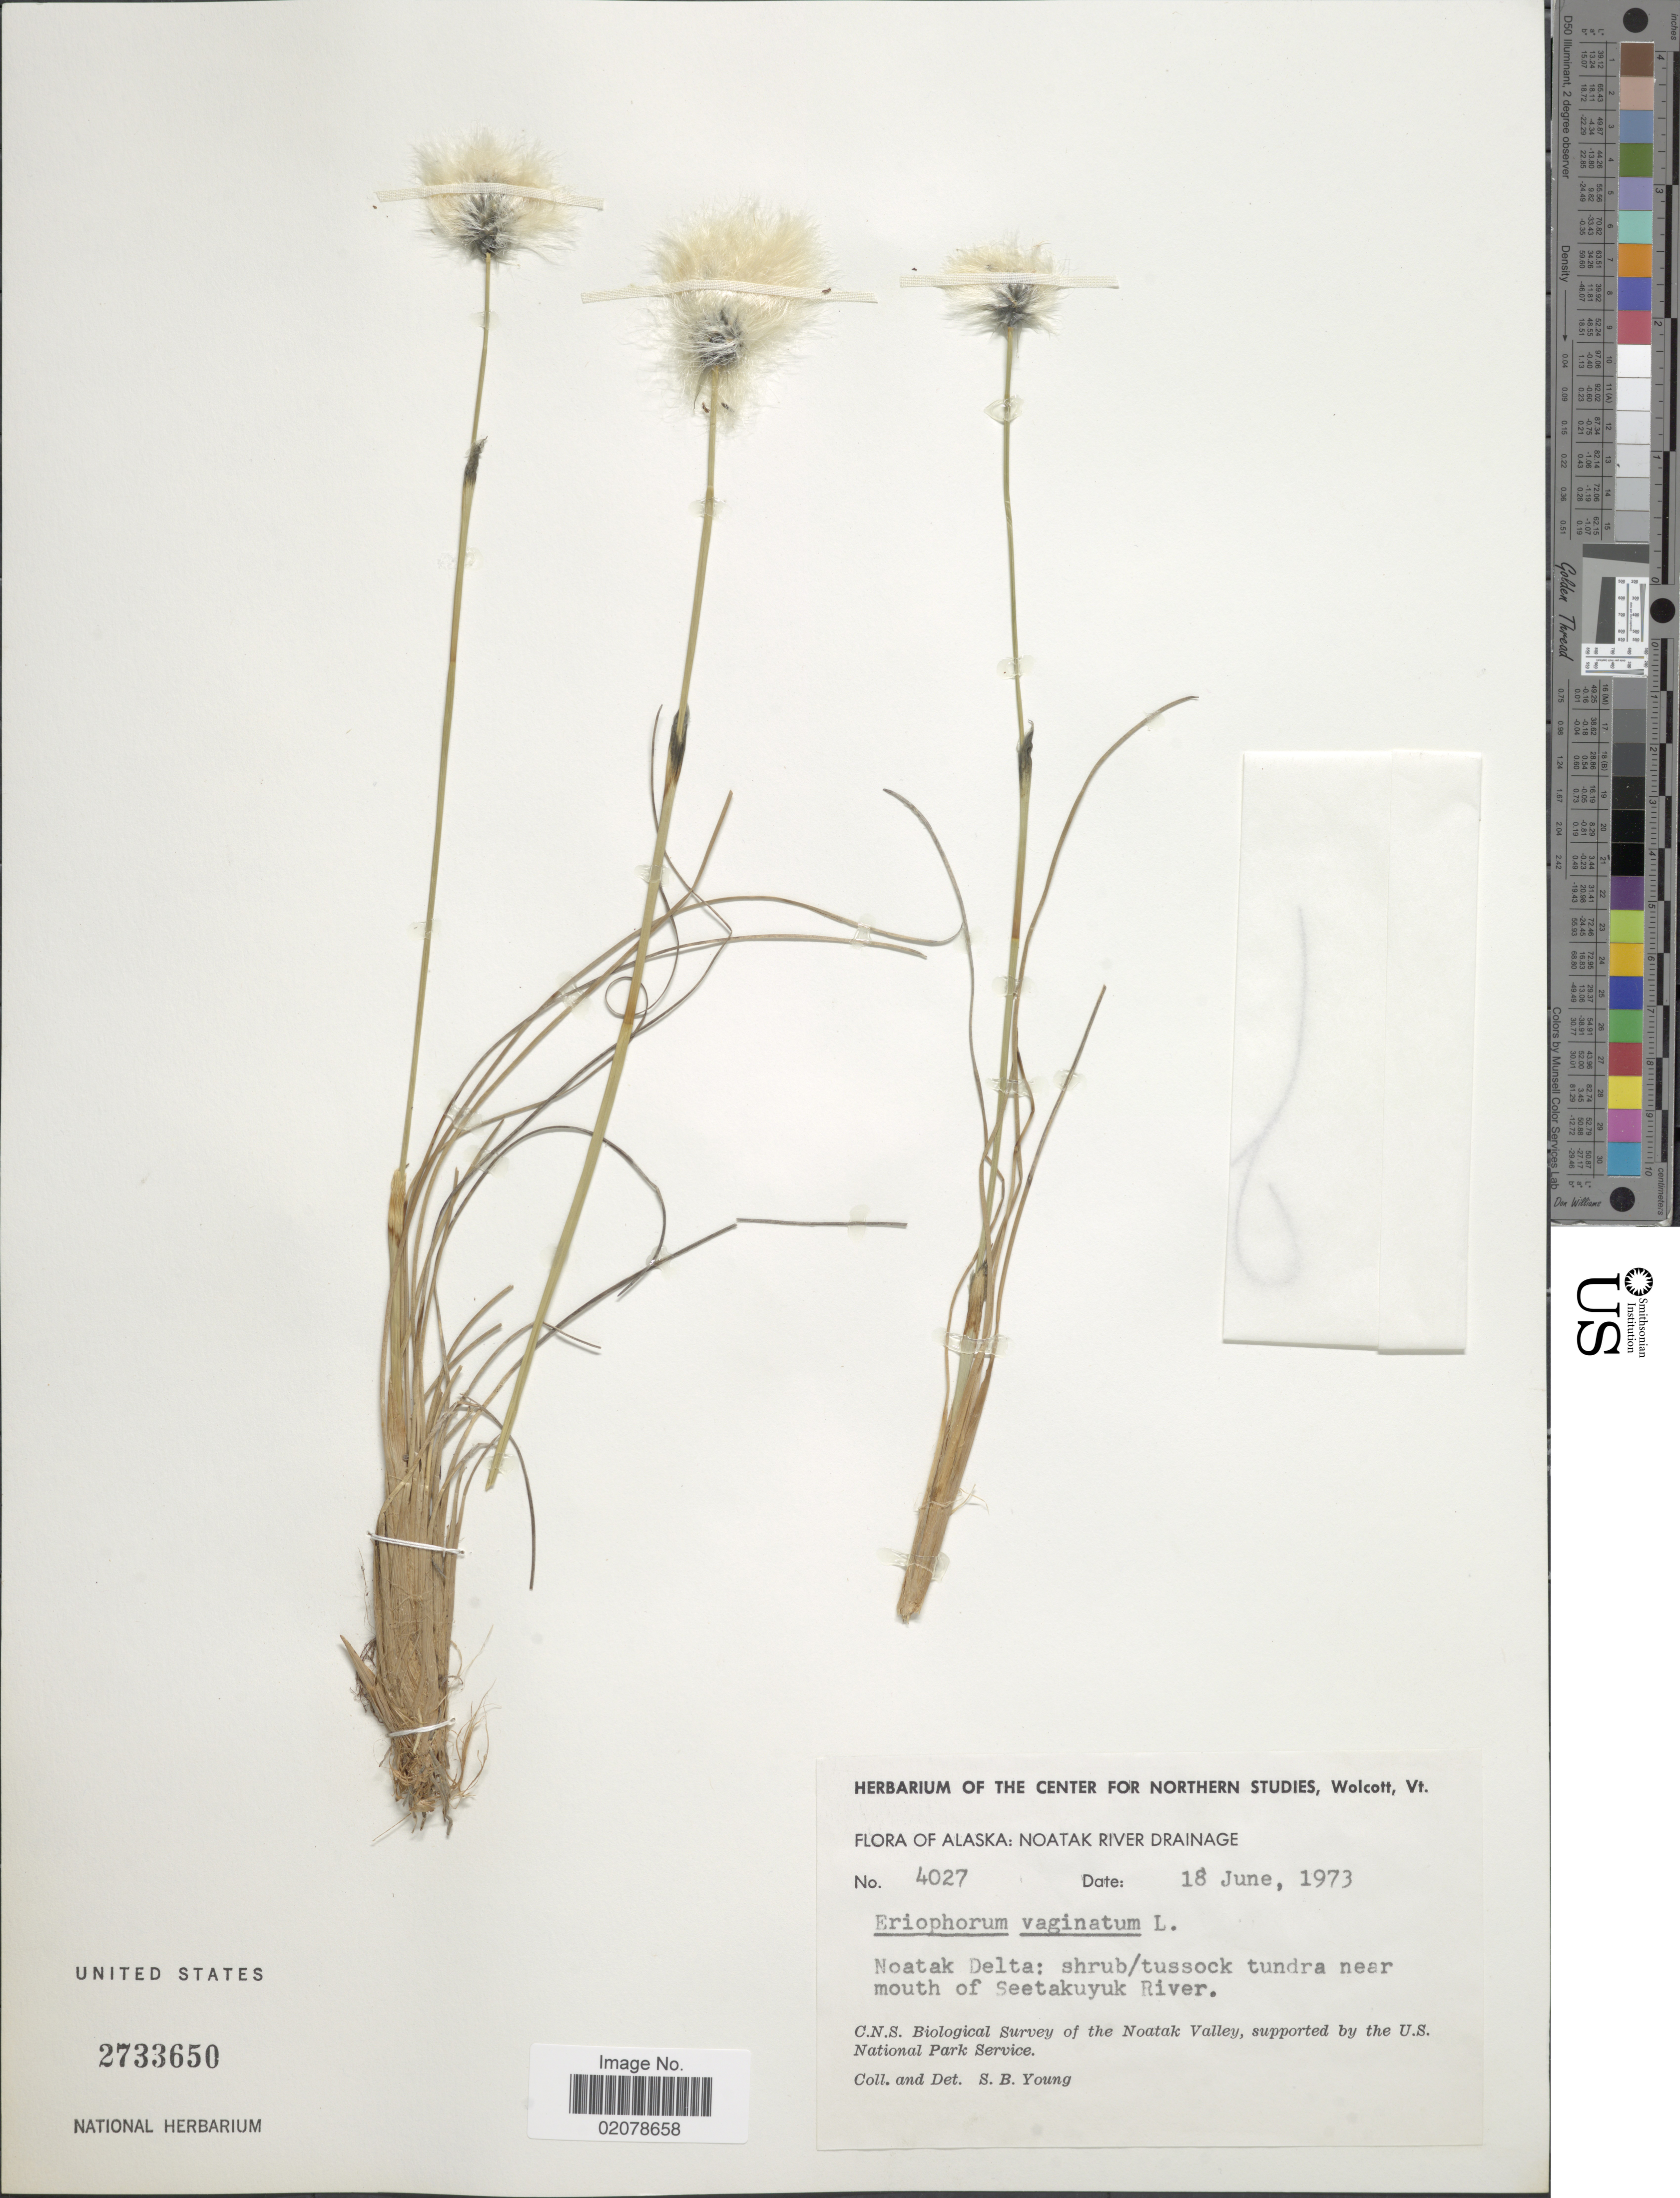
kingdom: Plantae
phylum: Tracheophyta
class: Liliopsida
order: Poales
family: Cyperaceae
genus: Eriophorum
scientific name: Eriophorum vaginatum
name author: L.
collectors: S. Young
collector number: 4027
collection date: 1973-06-19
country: United States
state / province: Alaska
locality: Noatak River Drainage. Noatak Delta: near mouth of Seetakuyuk River. Noatak Valley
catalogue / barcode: US 2733650